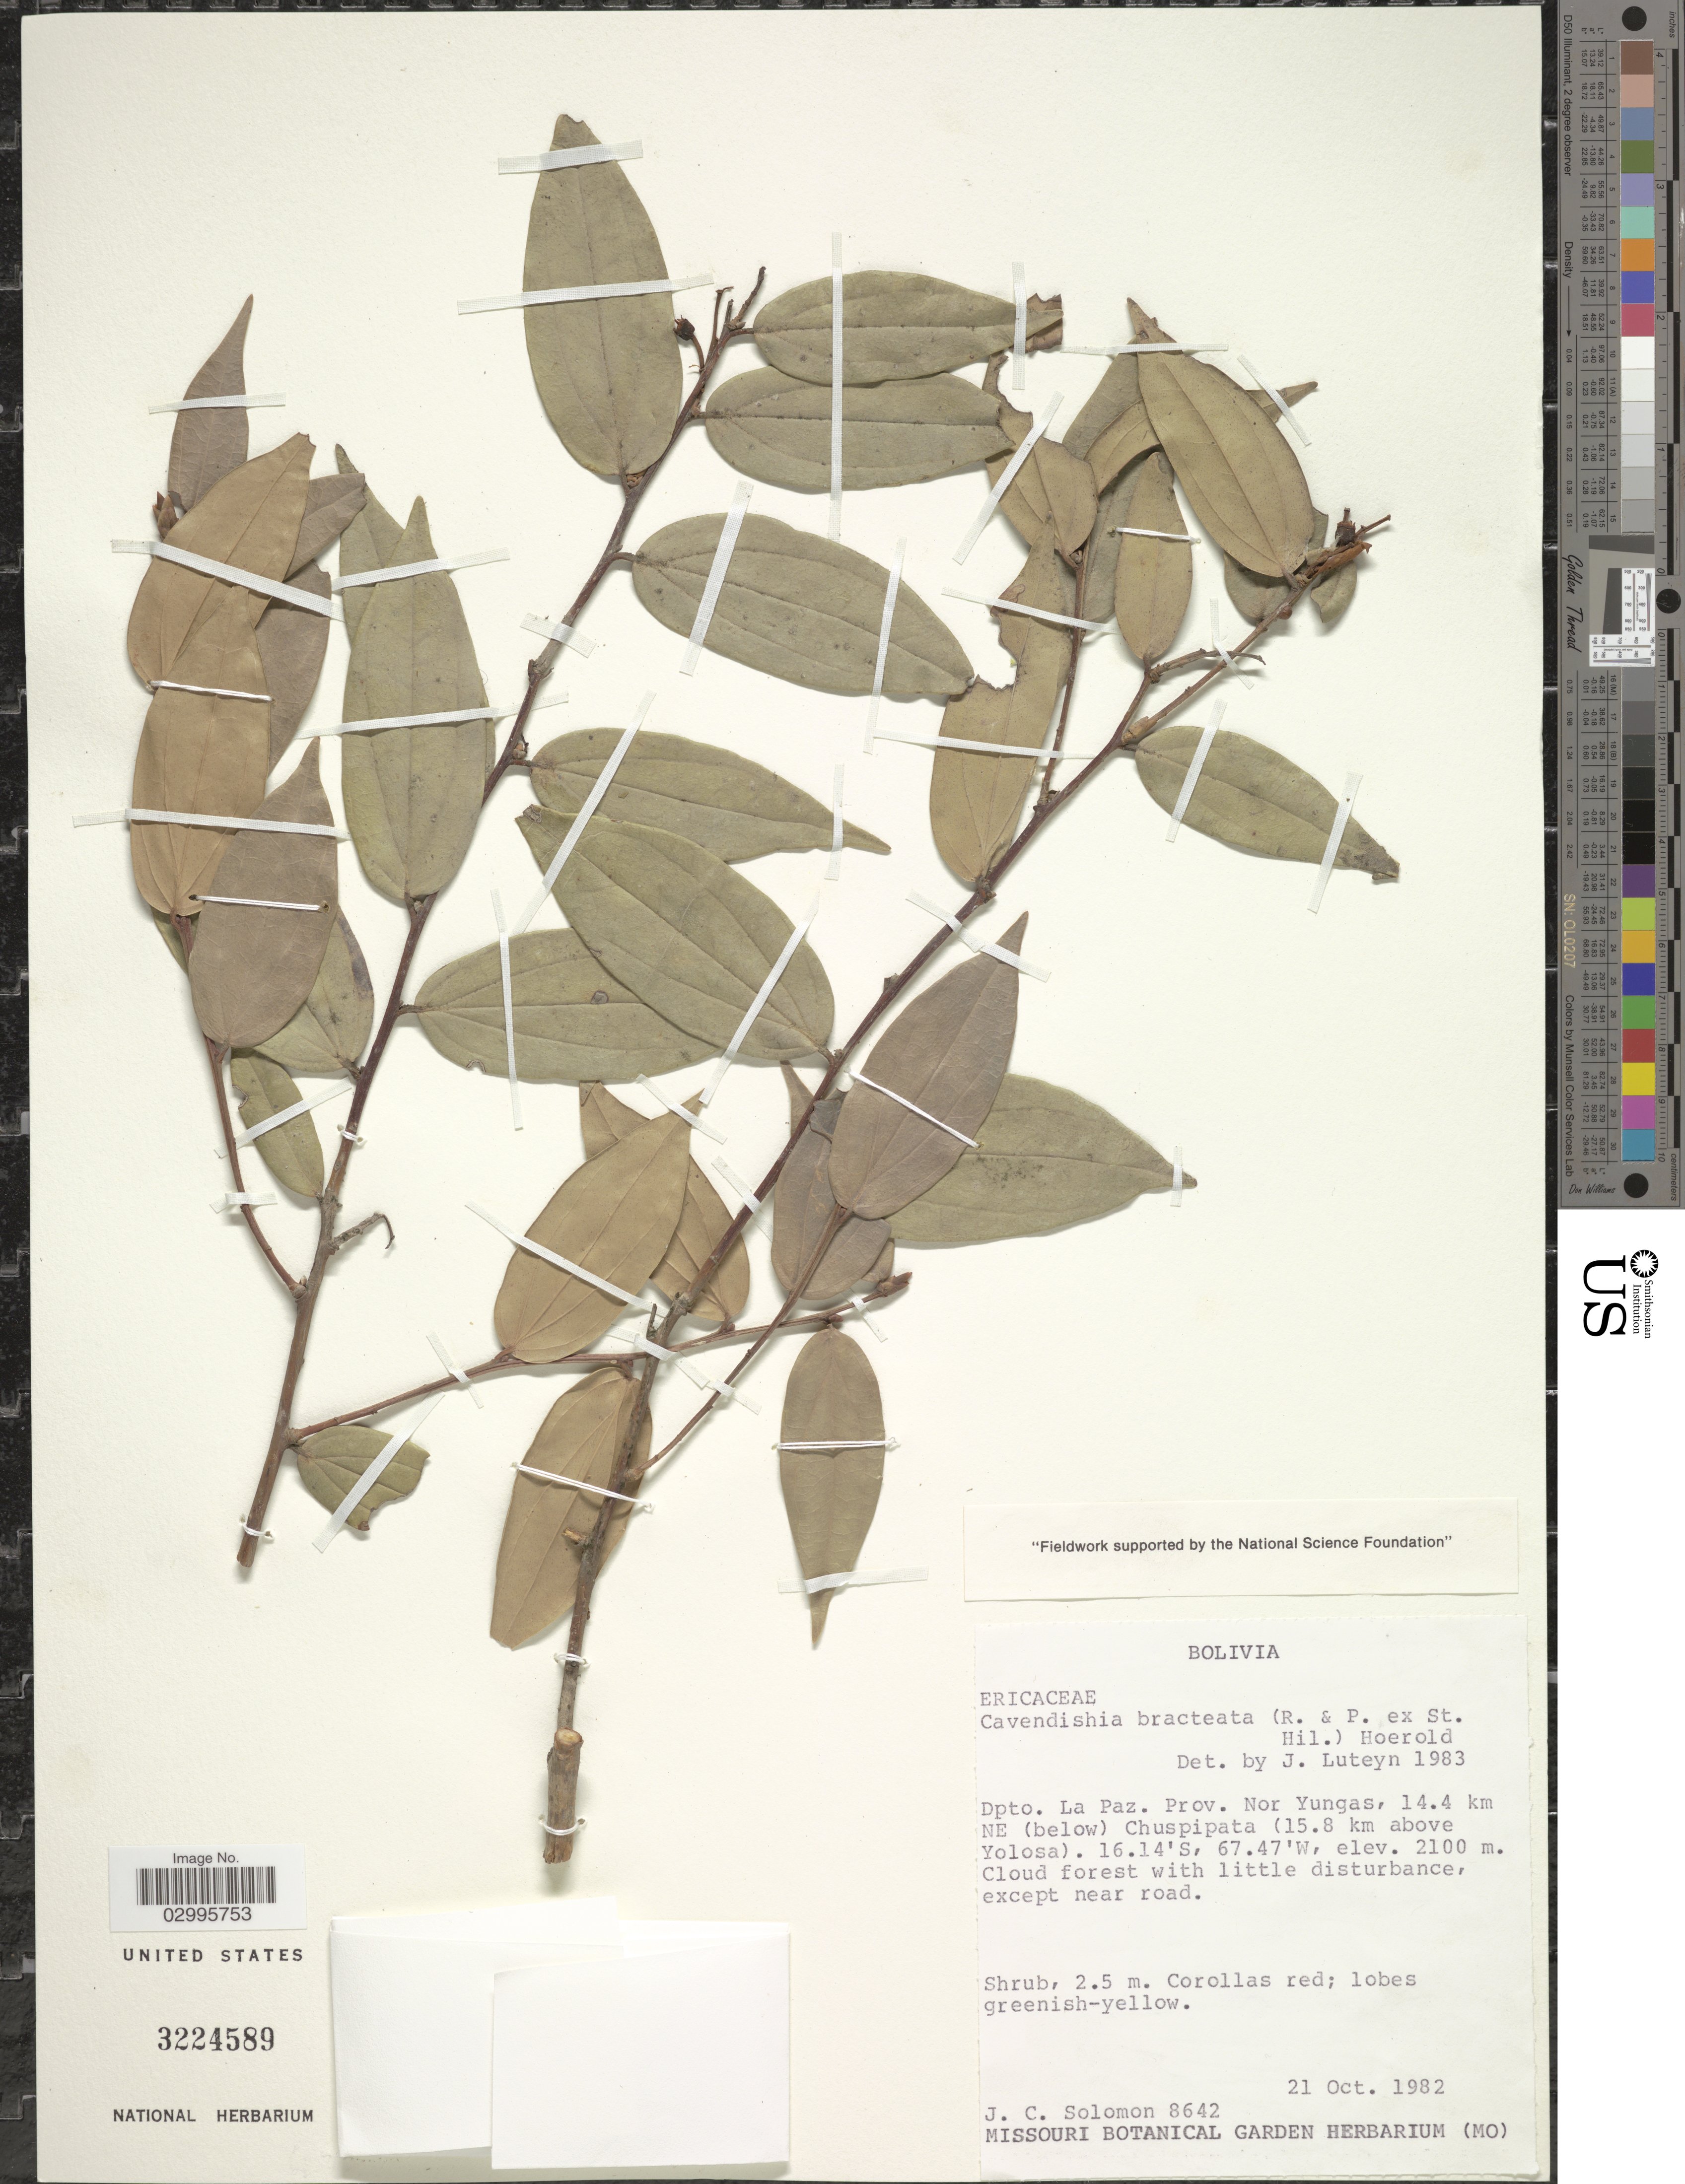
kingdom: Plantae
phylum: Tracheophyta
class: Magnoliopsida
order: Ericales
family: Ericaceae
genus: Cavendishia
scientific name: Cavendishia bracteata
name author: (Ruiz & Pav. ex J. St.-Hil.) Hoerold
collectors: J. C. Solomon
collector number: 8642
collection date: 1982-10-21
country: Bolivia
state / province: La Paz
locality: Dpto. La Paz. Prov. Nor Yungas, 14.4 km NE (below) Chuspipata (15.8 km above Yolosa).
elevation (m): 2100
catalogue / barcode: US 3224589